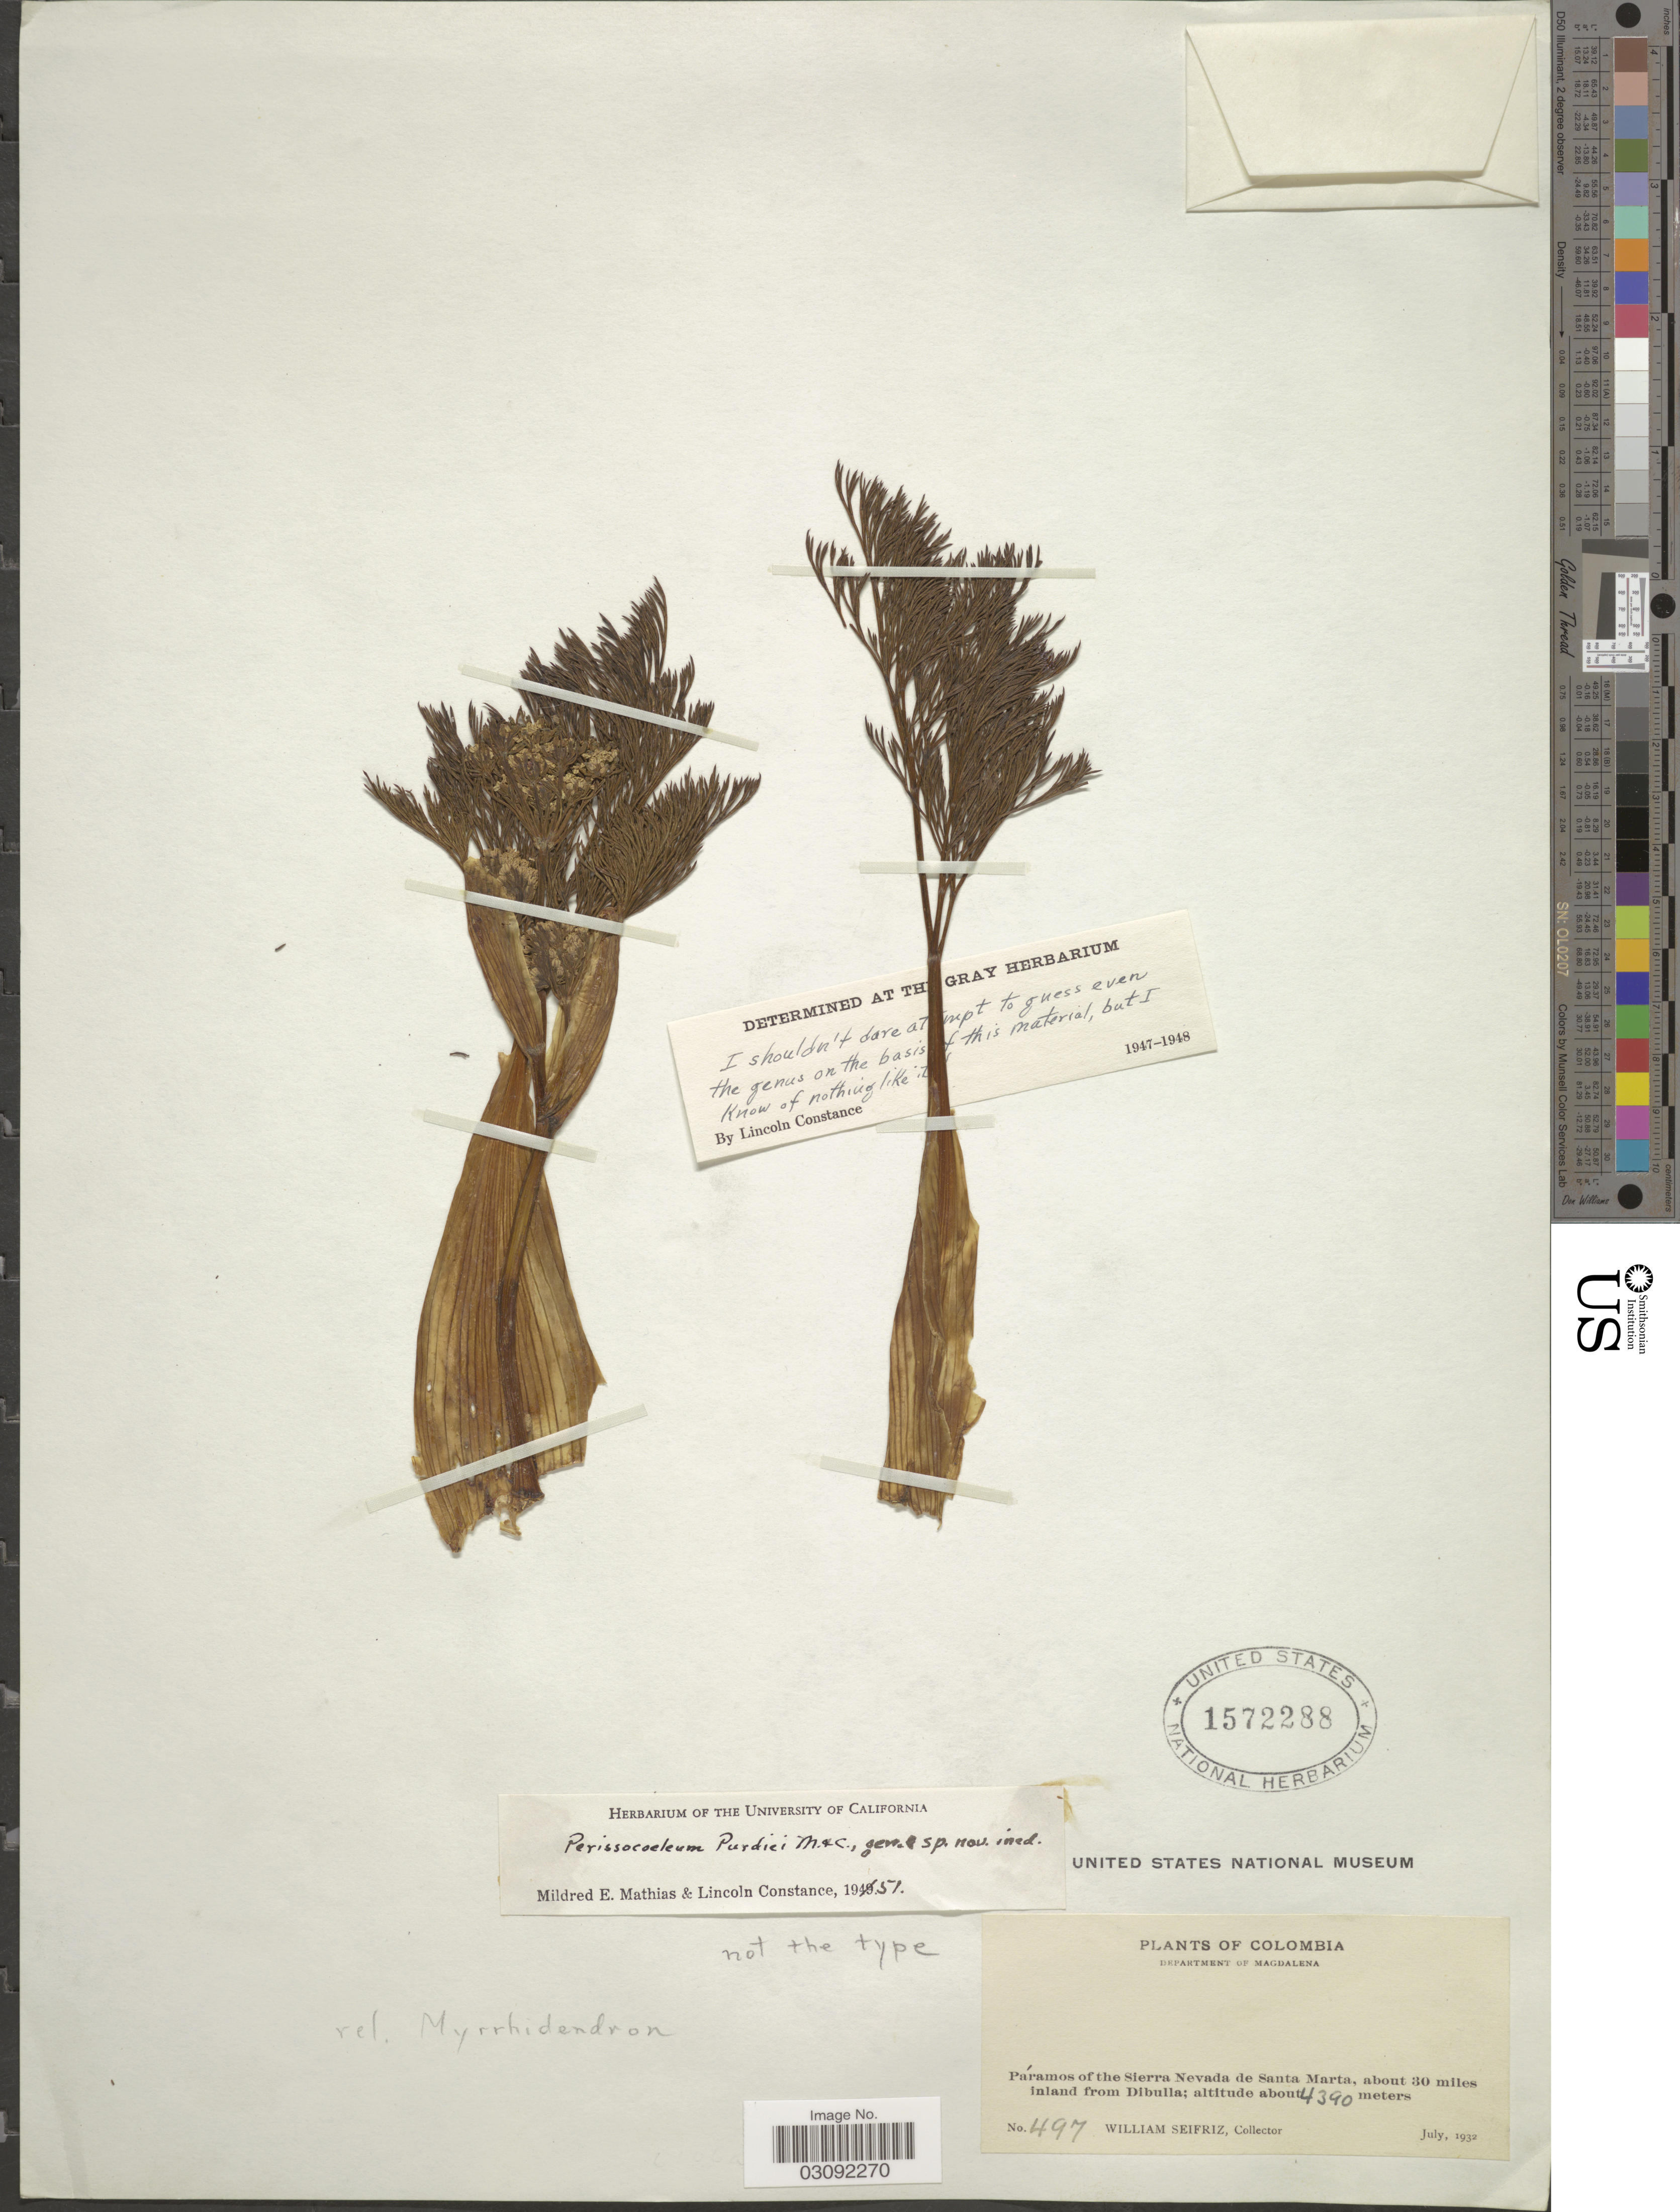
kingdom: Plantae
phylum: Tracheophyta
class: Magnoliopsida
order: Apiales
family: Apiaceae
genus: Perissocoeleum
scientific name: Perissocoeleum purdiei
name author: Mathias & Constance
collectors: W. Seifriz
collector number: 497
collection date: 1932-07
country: Colombia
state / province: Magdalena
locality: Department of Magdalena. Páramos of the Sierra Nevada de Santa Marta, about 30 miles inland from Dibulla.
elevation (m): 4390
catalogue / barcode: US 1572288